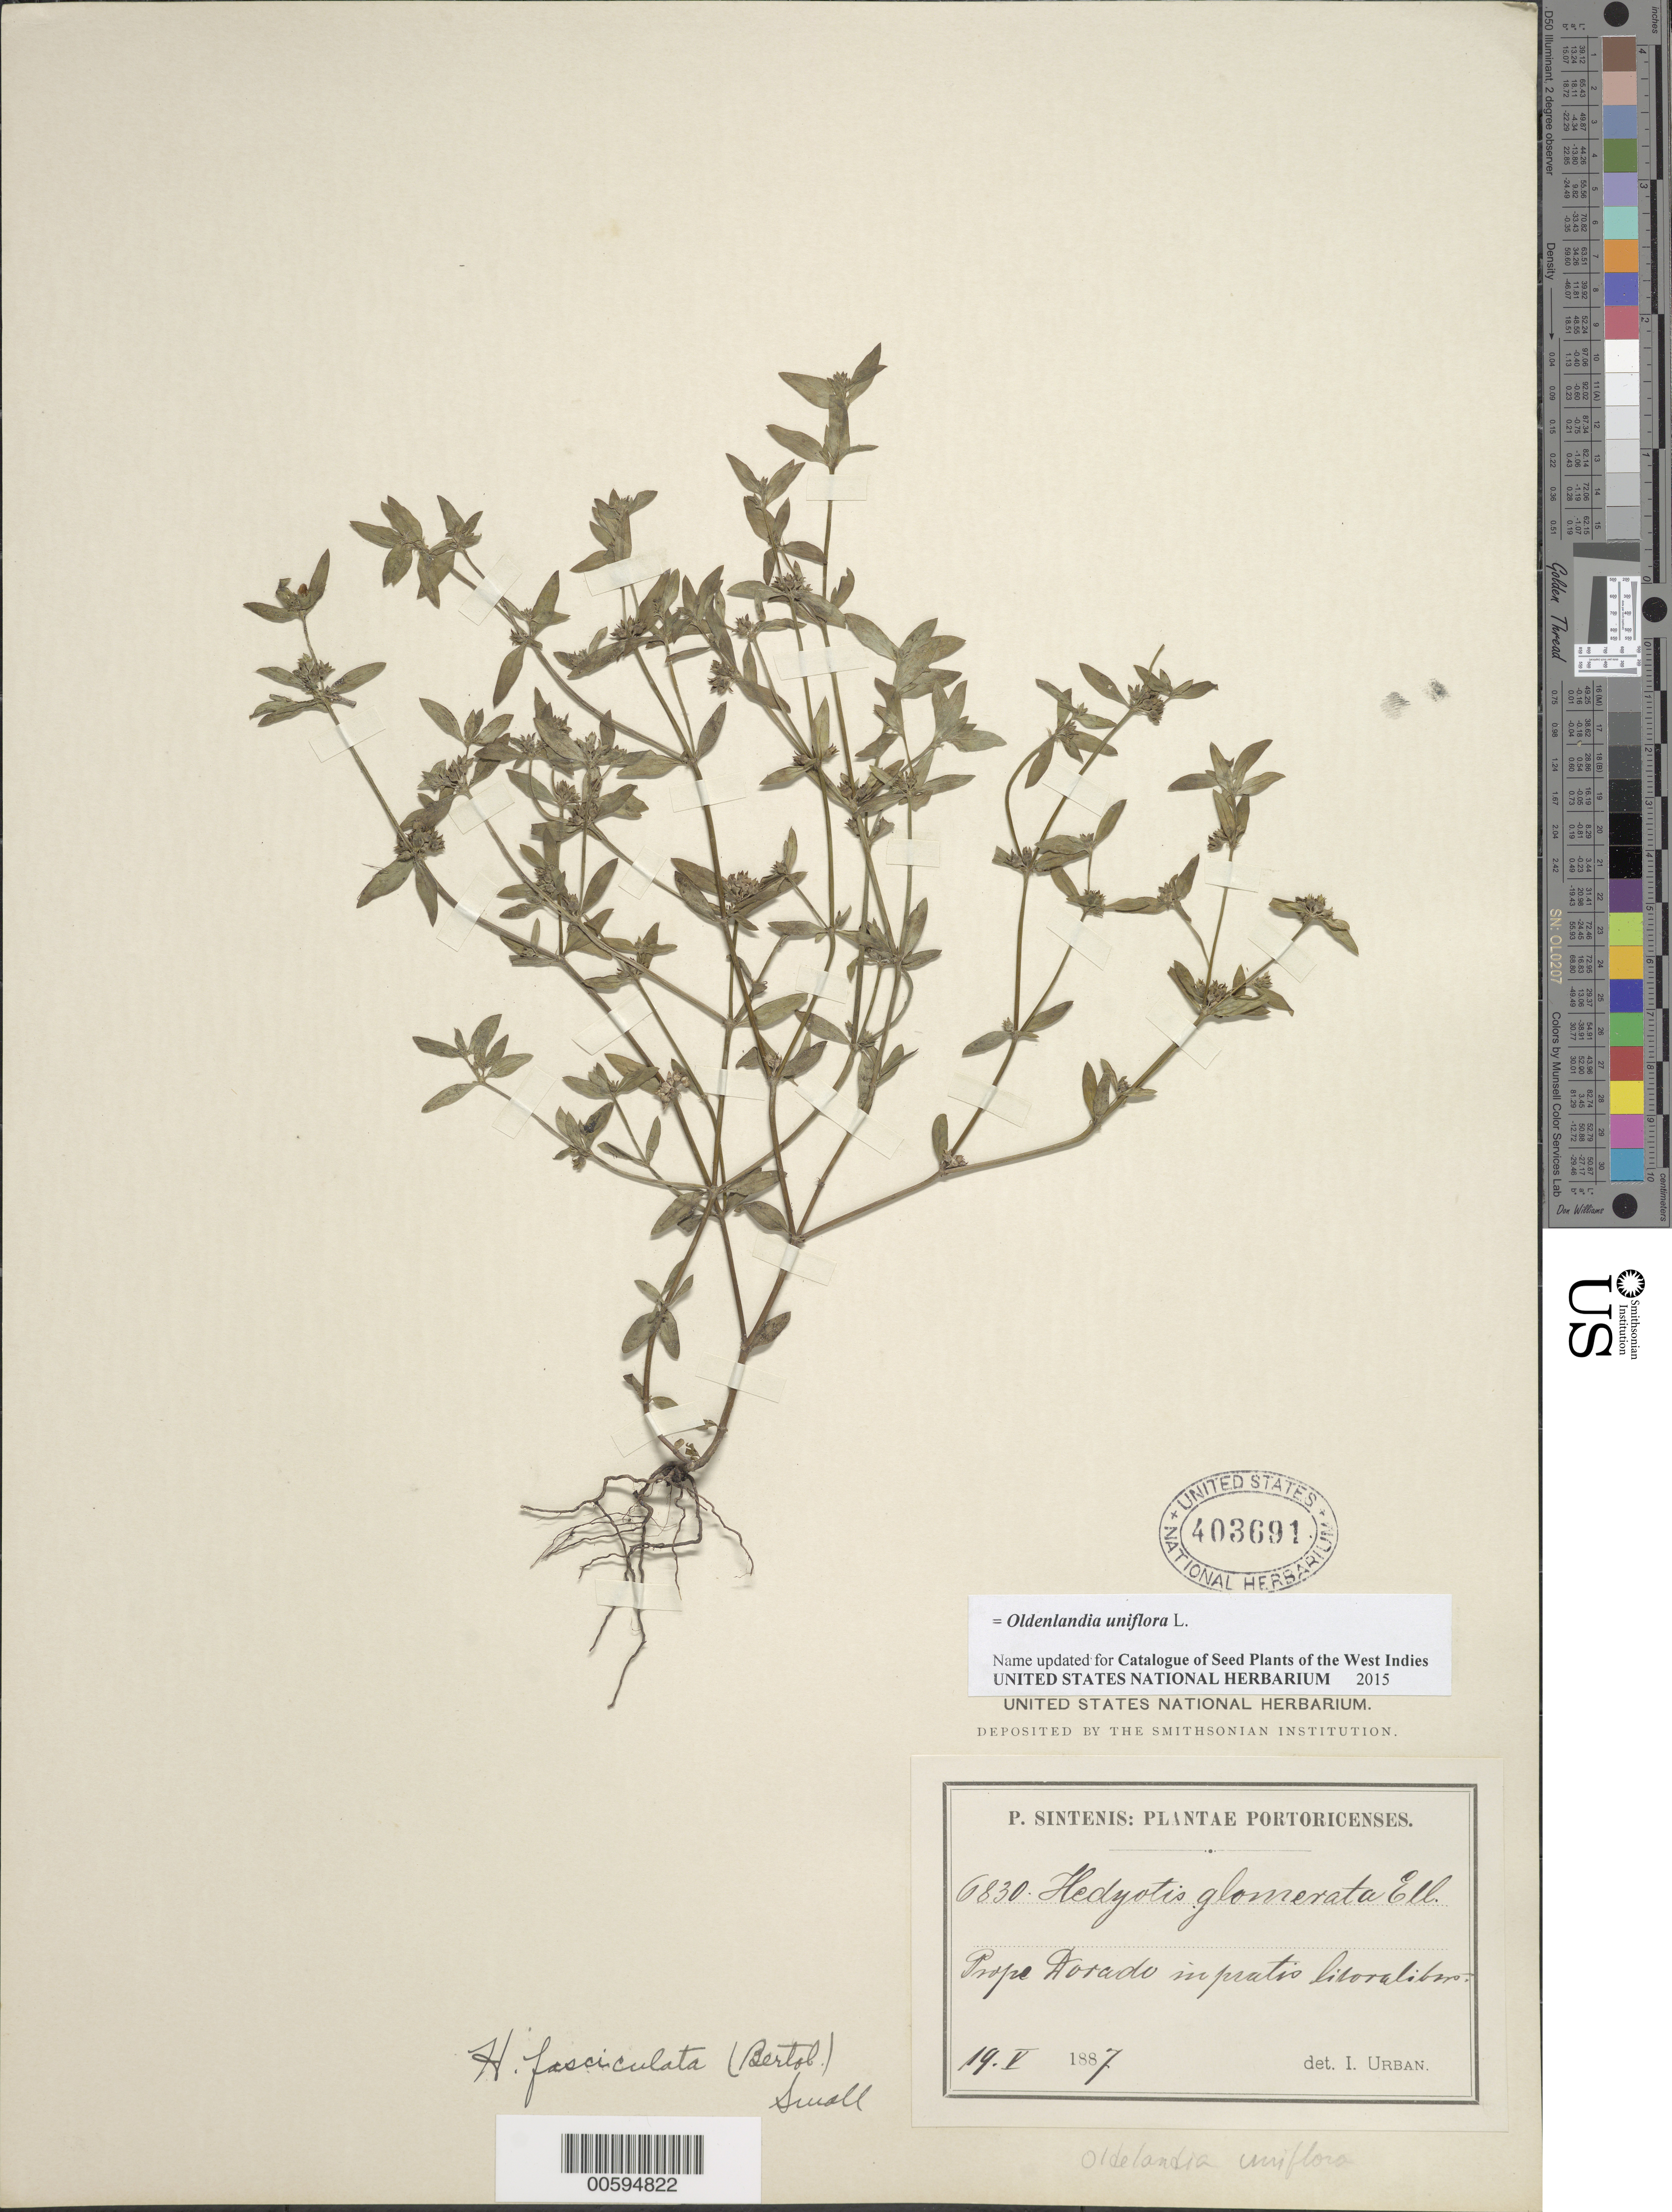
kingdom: Plantae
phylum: Tracheophyta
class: Magnoliopsida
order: Gentianales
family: Rubiaceae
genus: Oldenlandia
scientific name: Oldenlandia uniflora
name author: L.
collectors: P. Sintenis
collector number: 6830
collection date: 1887-05-19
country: Puerto Rico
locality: Portoricenses, Porpe Dorado in pratos litoralibus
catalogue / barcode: US 403691